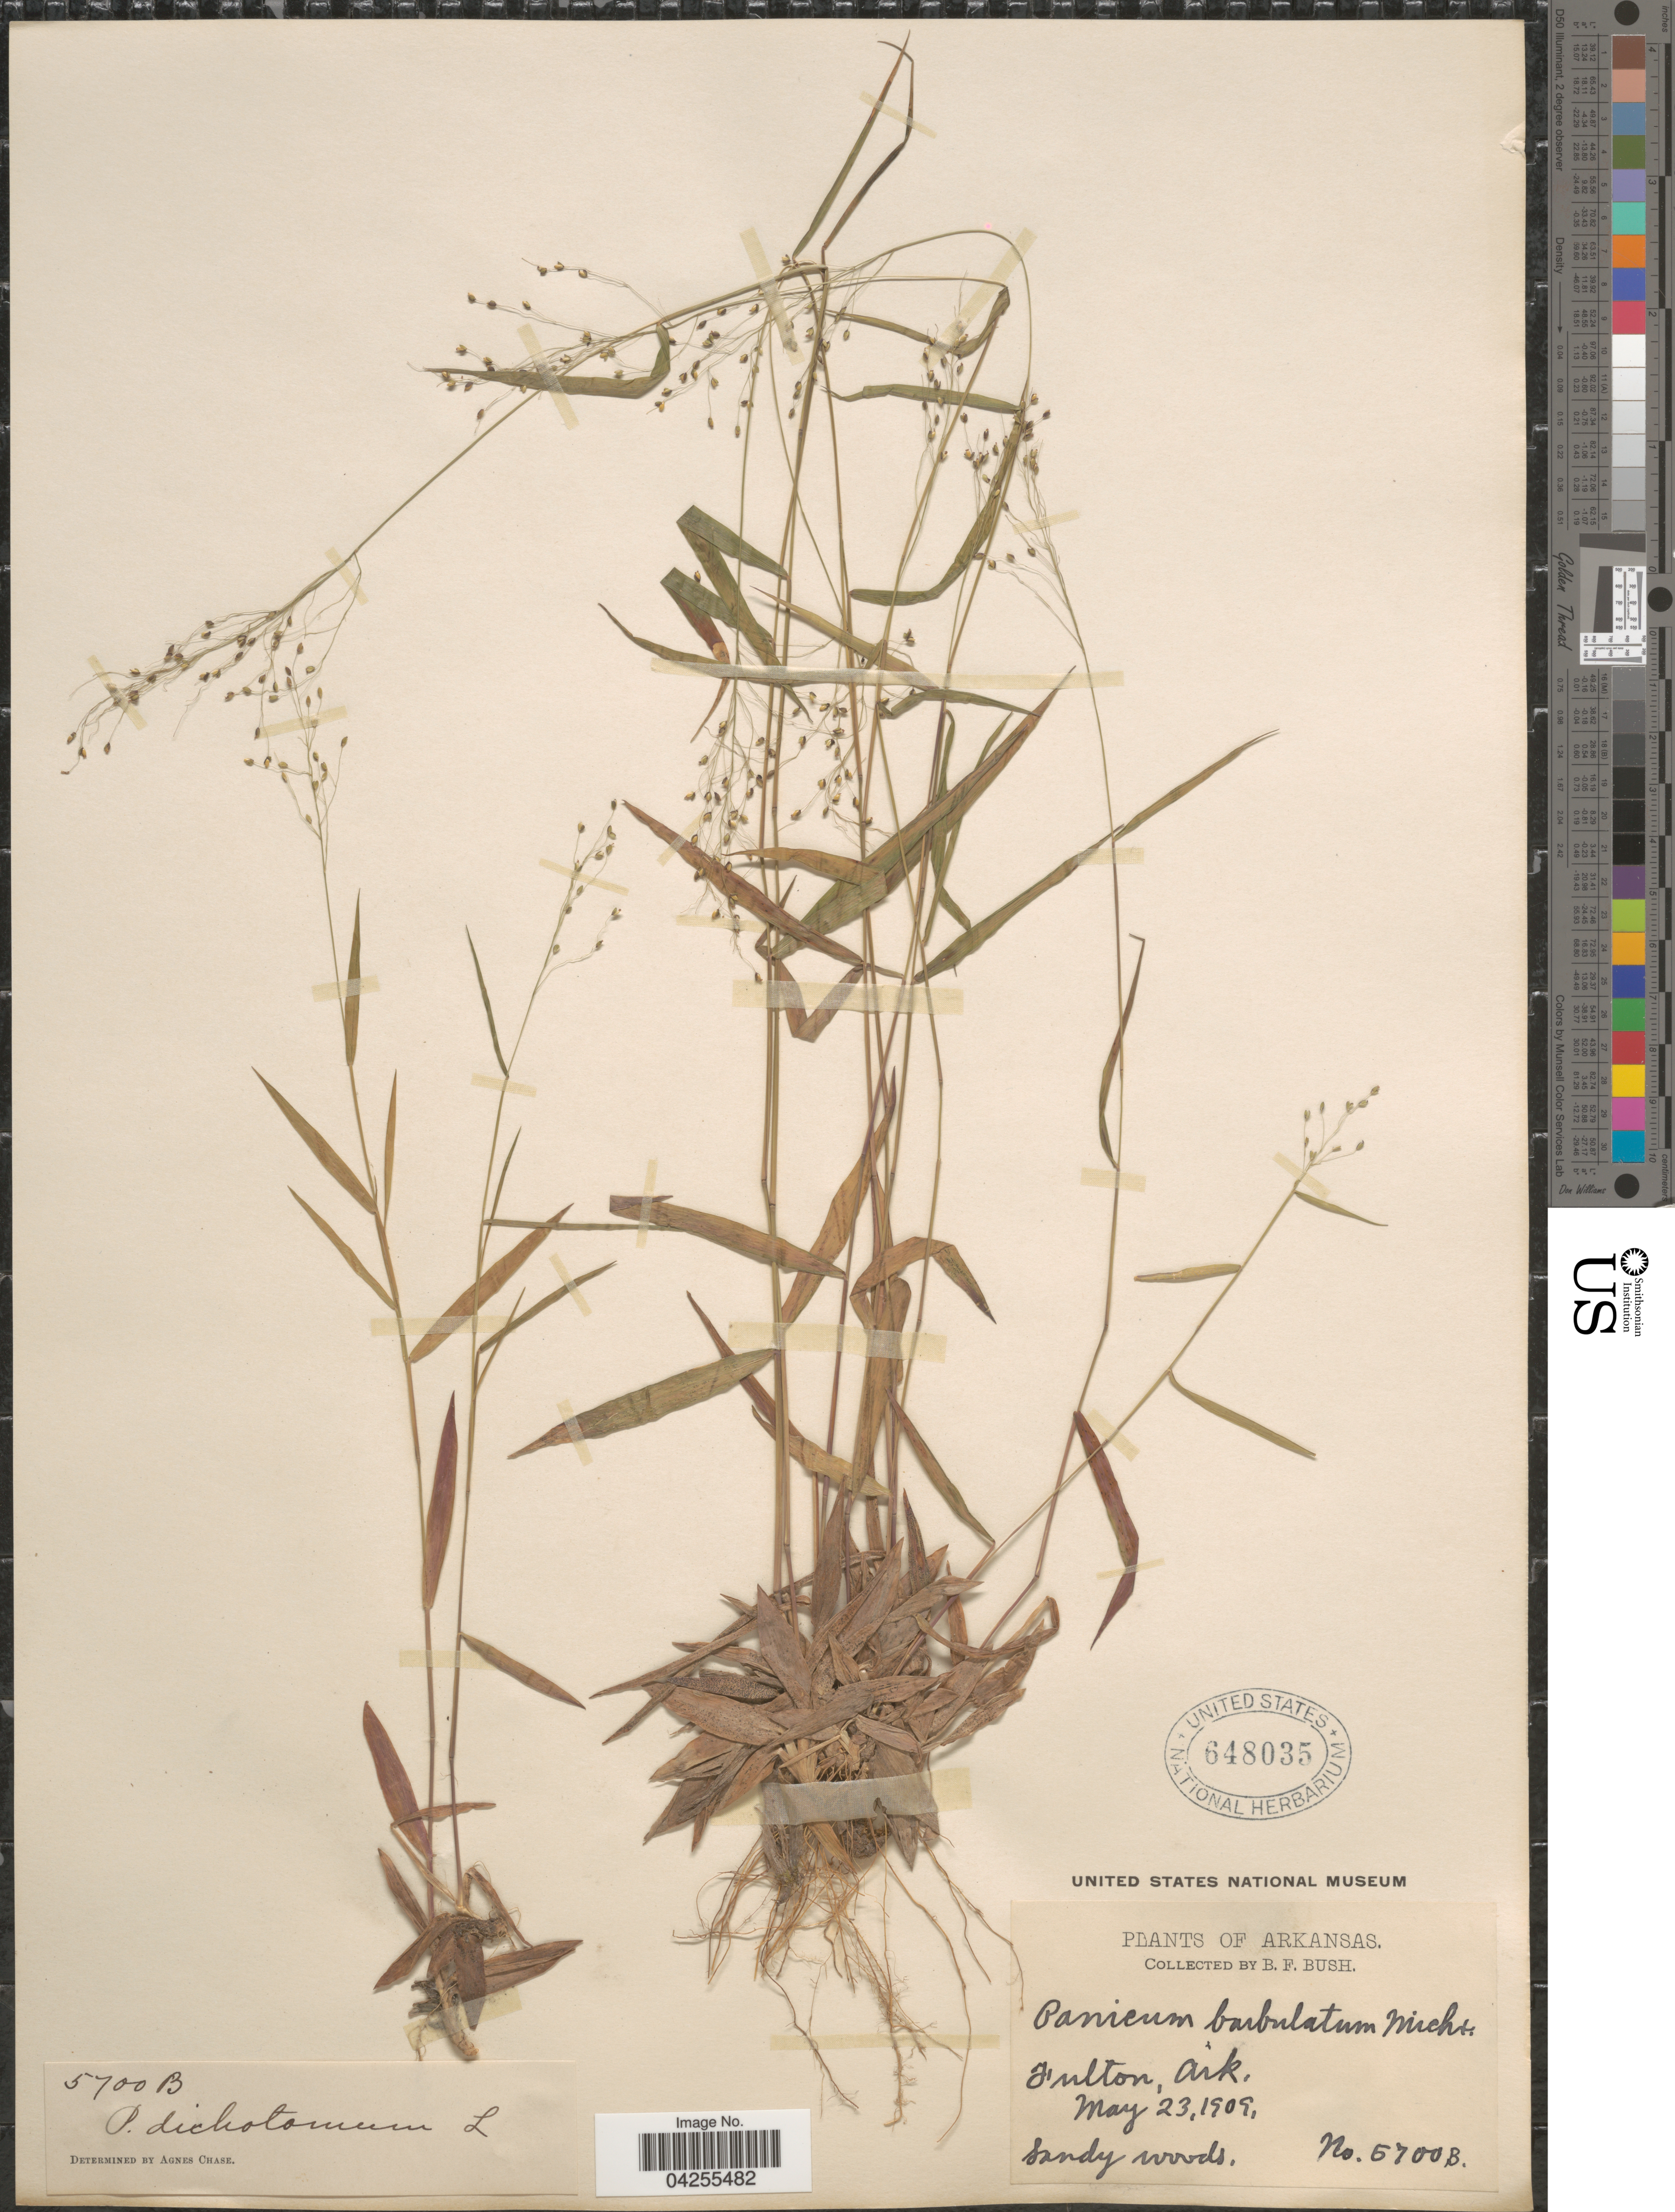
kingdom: Plantae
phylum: Tracheophyta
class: Liliopsida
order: Poales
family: Poaceae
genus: Dichanthelium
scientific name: Dichanthelium dichotomum var. dichotomum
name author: (L.) Gould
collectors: B. F. Bush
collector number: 5700B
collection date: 1909-05-23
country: United States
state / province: Arkansas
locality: Fulton.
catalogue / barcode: US 648035